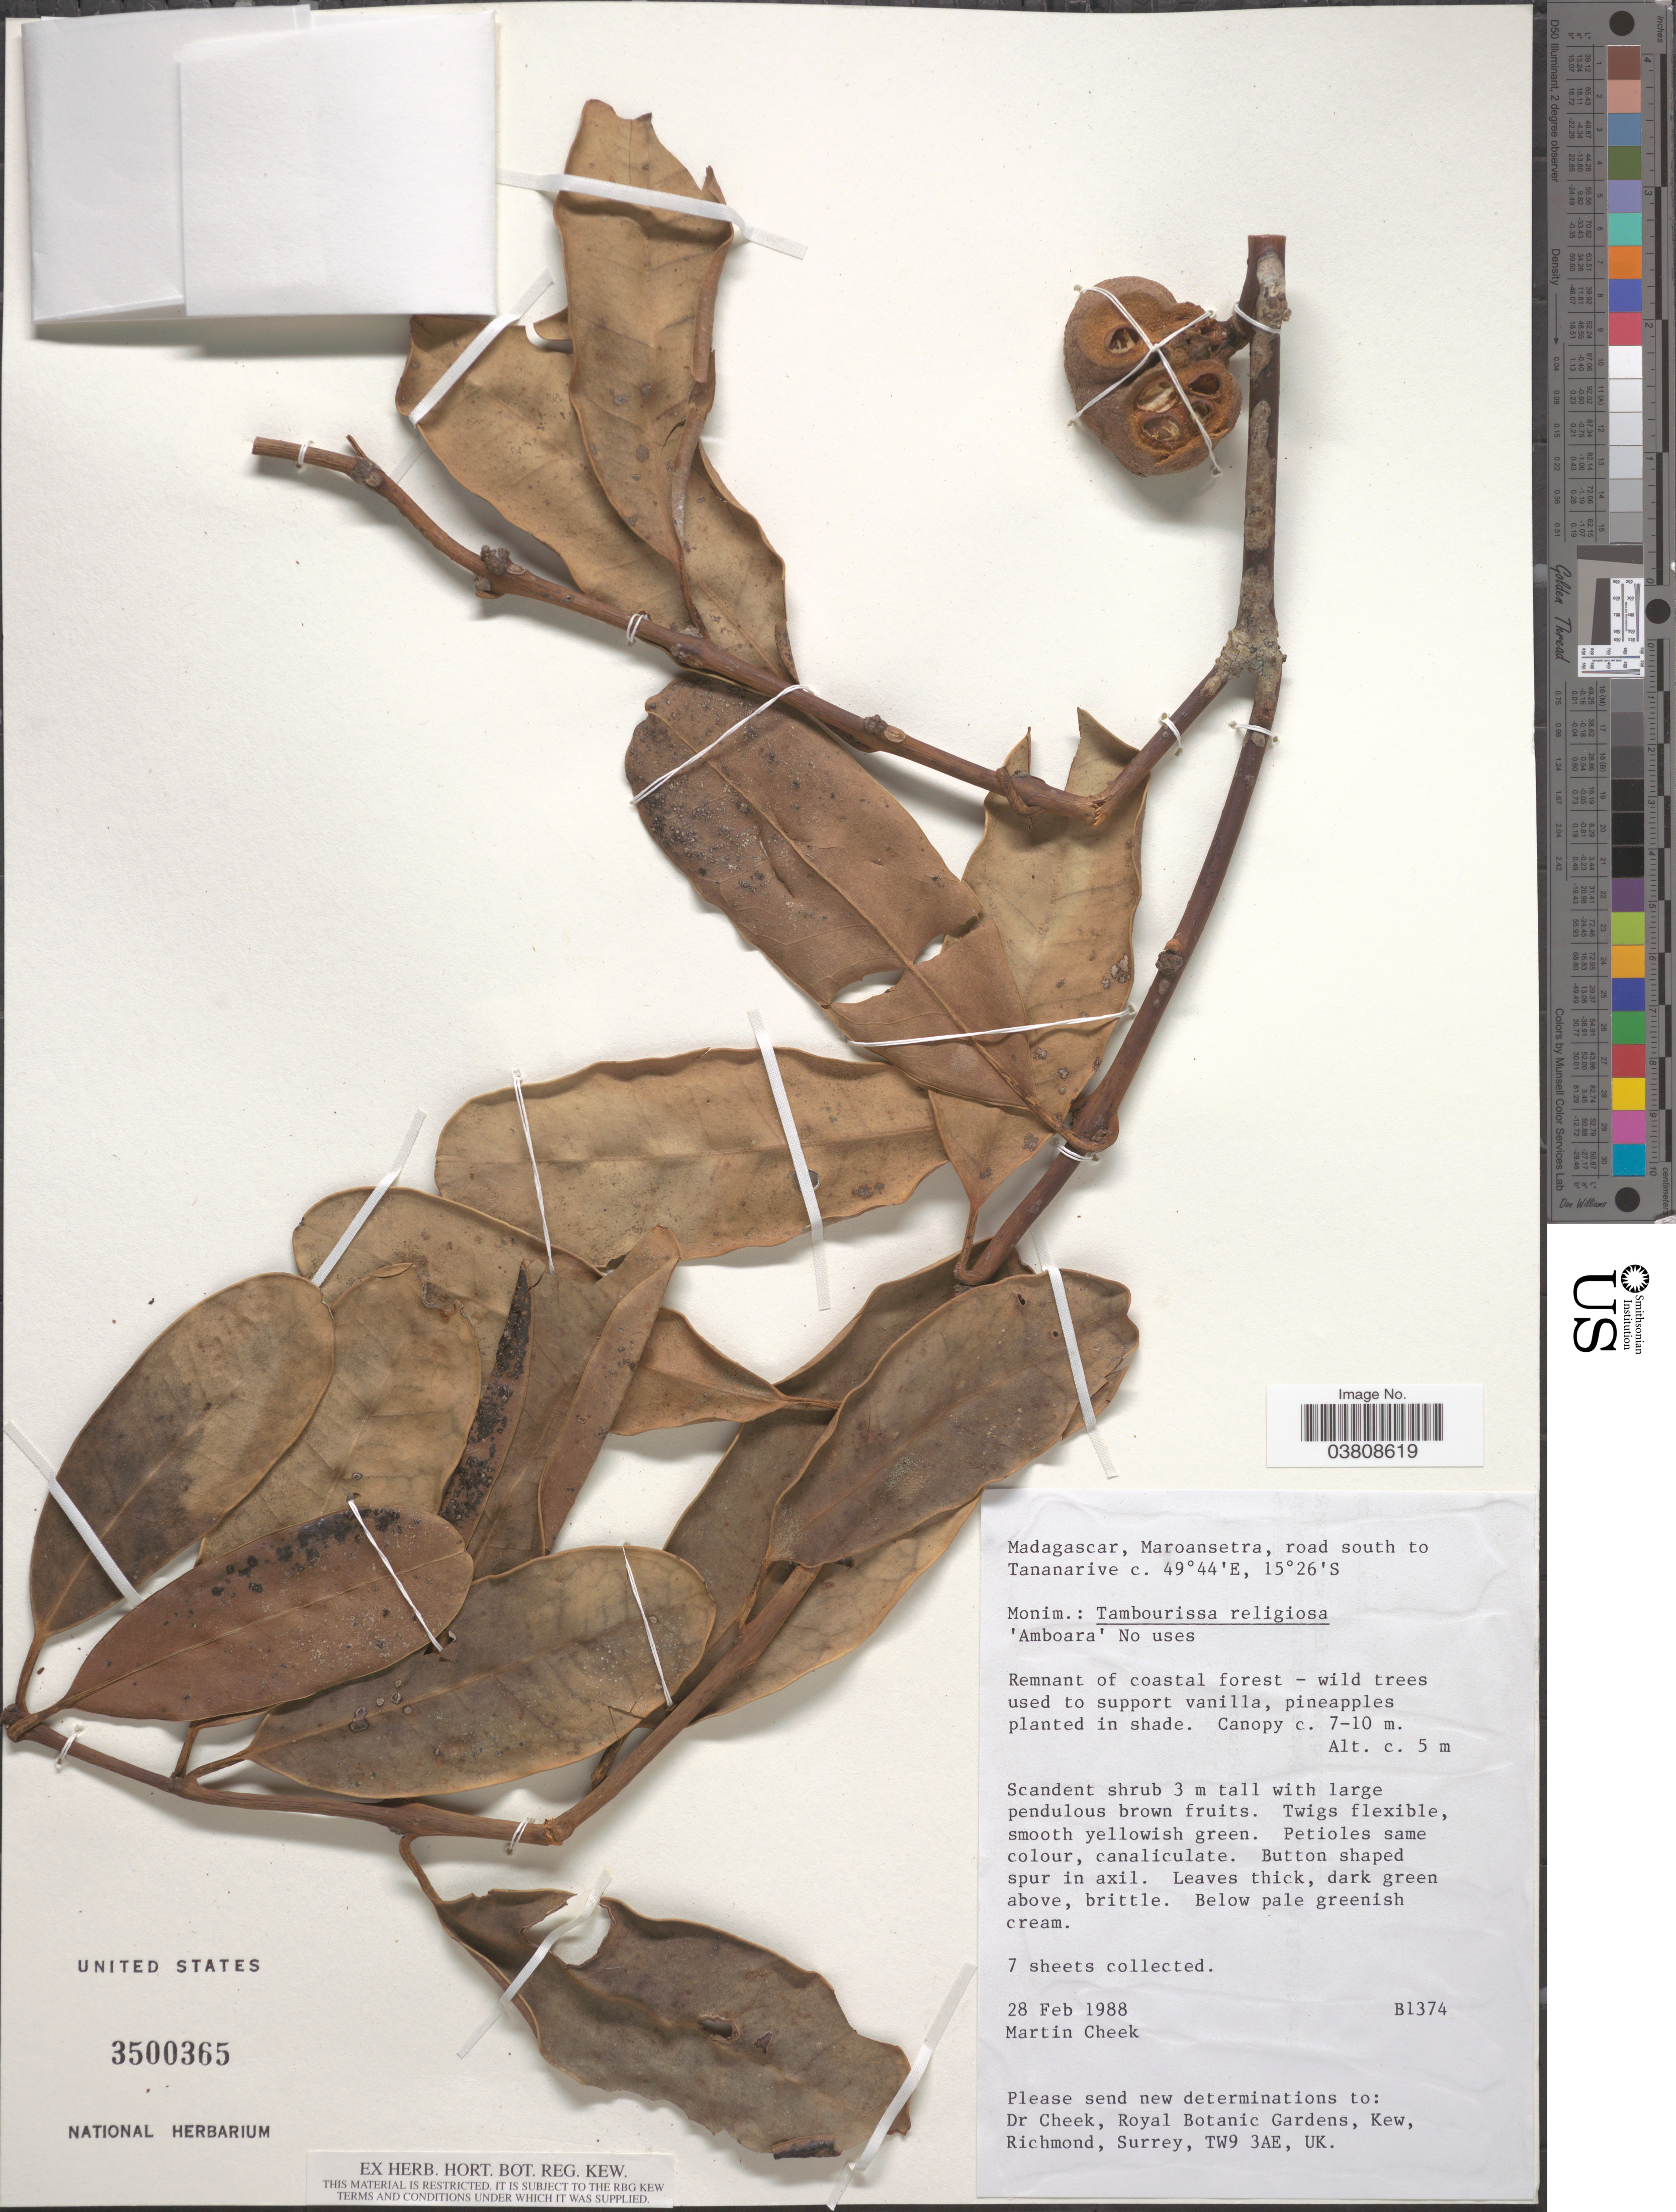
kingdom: Plantae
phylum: Tracheophyta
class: Magnoliopsida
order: Laurales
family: Monimiaceae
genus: Tambourissa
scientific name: Tambourissa religiosa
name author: (Tul.) A. DC.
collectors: M. Cheek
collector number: B1374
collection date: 1988-02-25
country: Madagascar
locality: Maroansetra, road south to Tananarive.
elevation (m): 5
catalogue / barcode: US 3500365